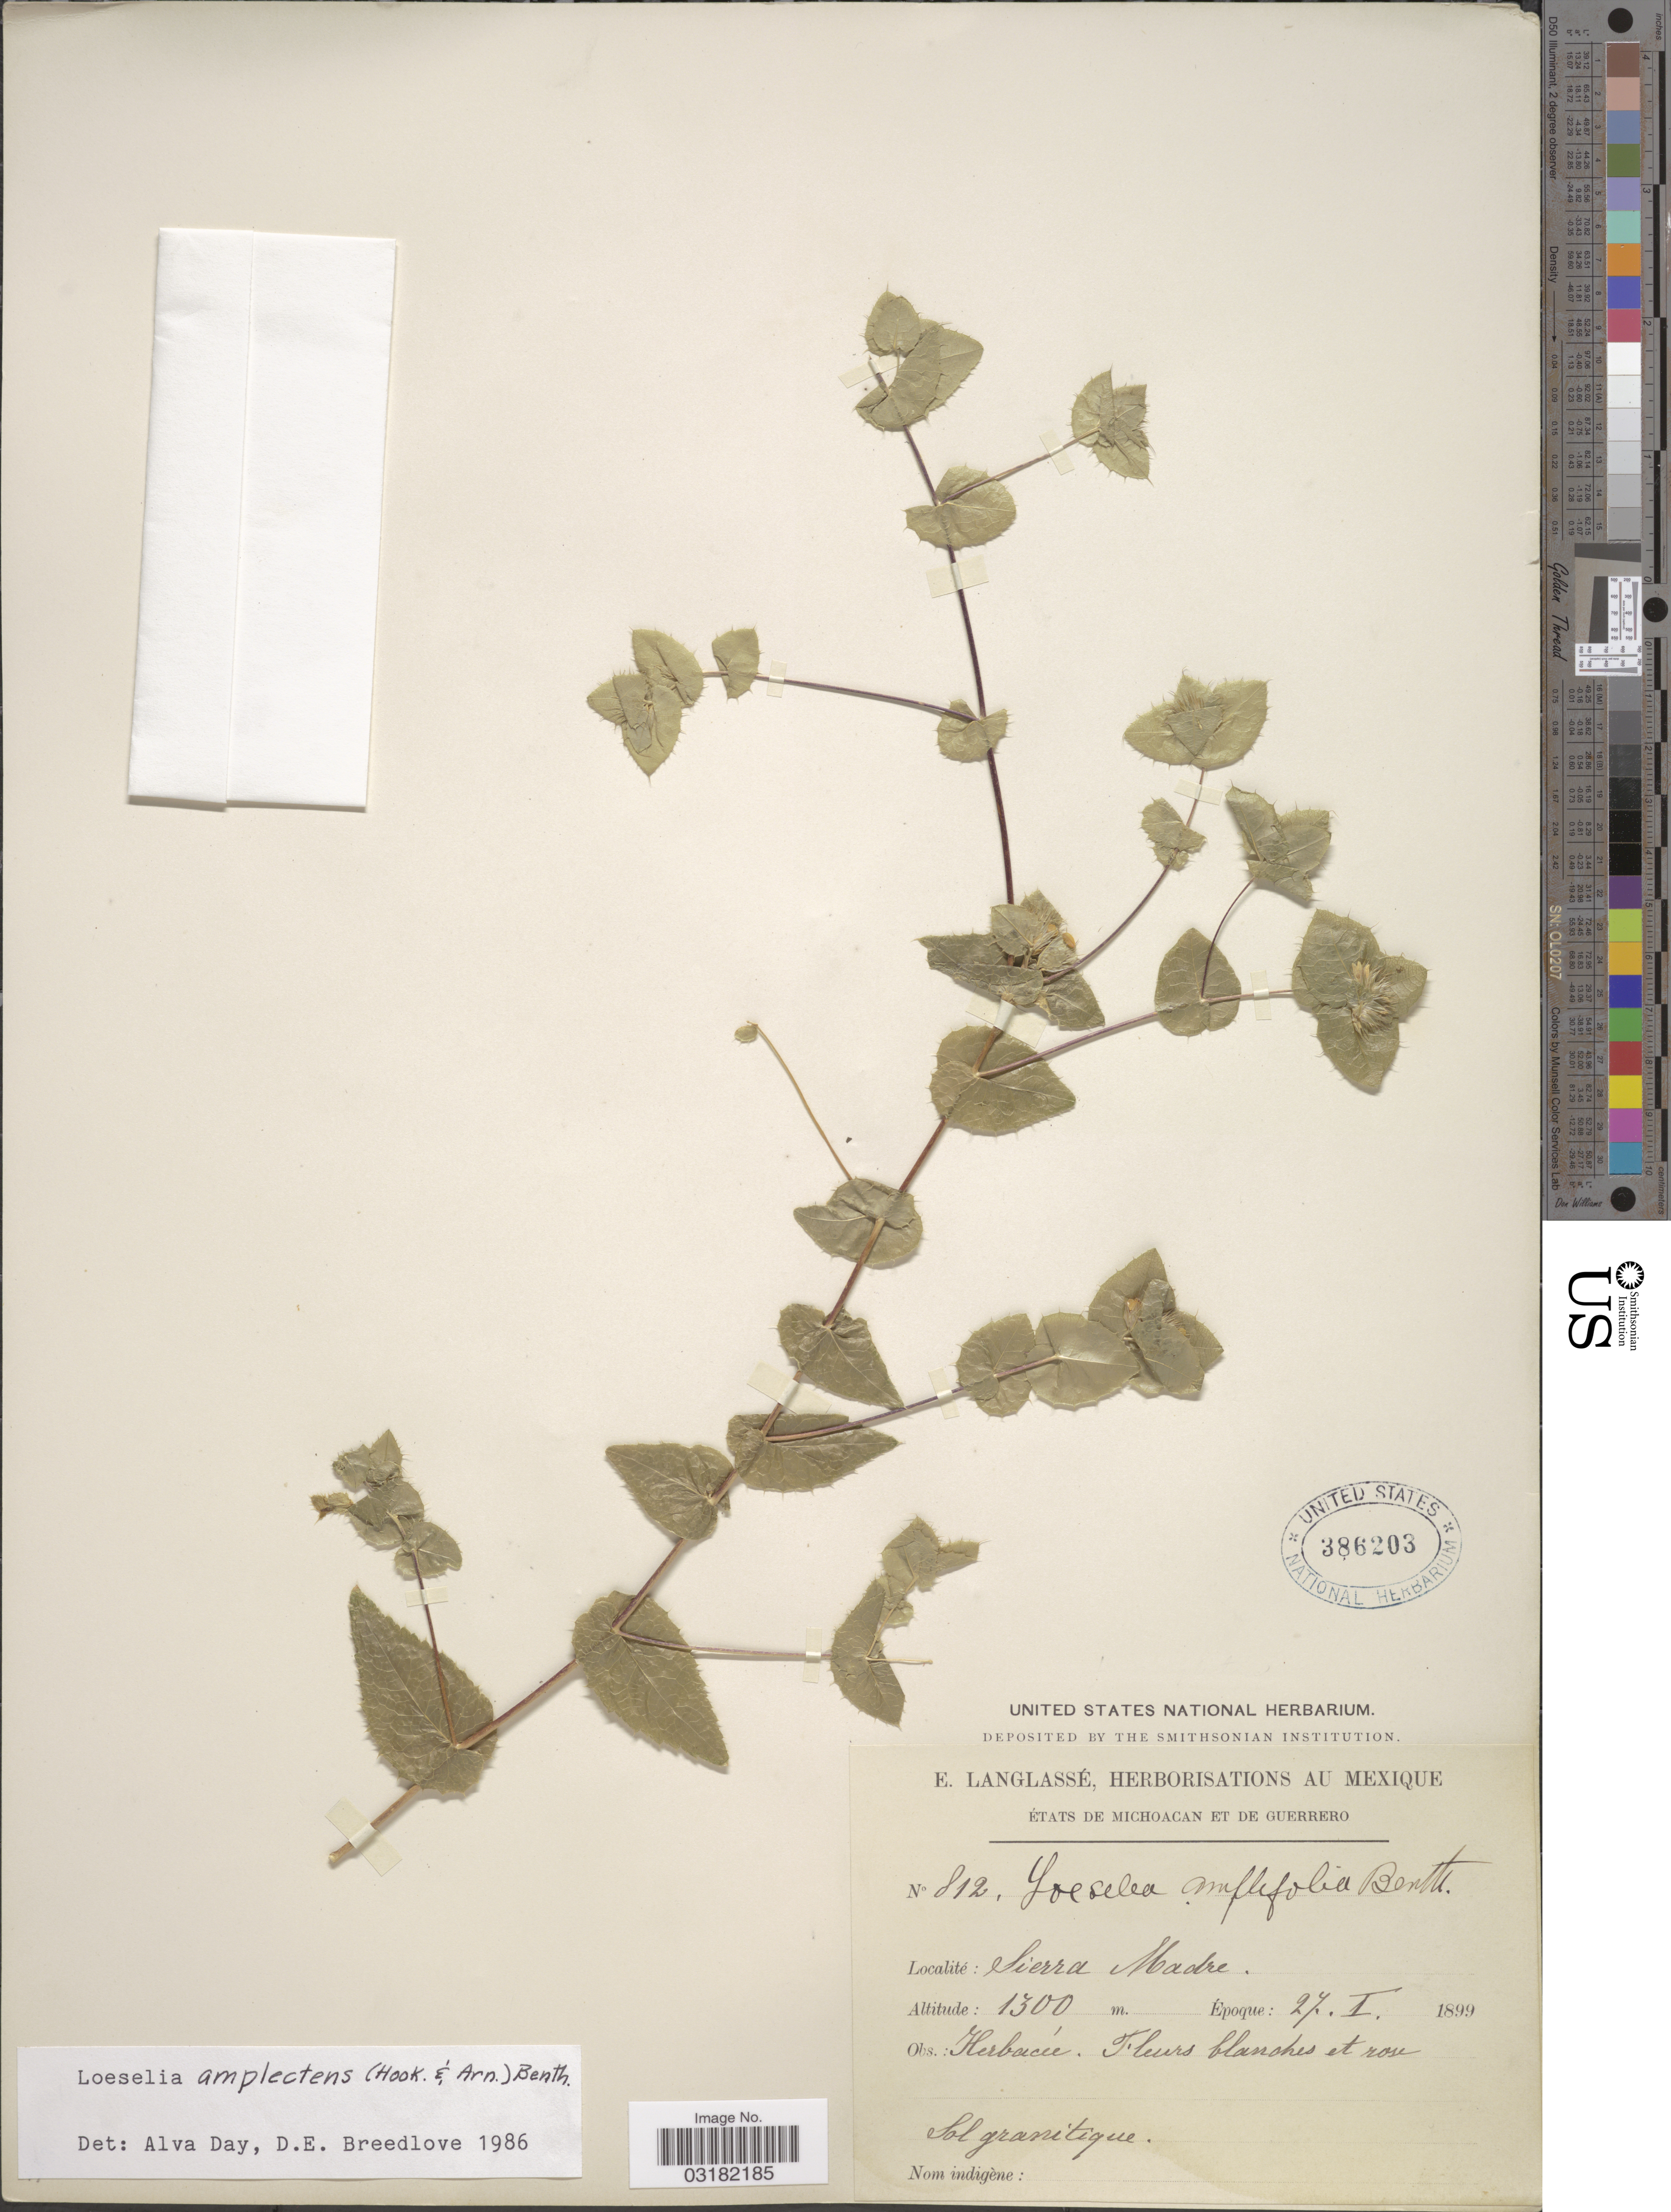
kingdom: Plantae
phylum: Tracheophyta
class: Magnoliopsida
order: Ericales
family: Polemoniaceae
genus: Loeselia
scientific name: Loeselia amplectens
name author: (Hook. & Arn.) Benth. ex DC.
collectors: E. Langlassé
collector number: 812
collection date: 1899-01-27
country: Mexico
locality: États de Michoacan et Guerrero. Sierra Madre.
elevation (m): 1300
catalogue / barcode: US 386203